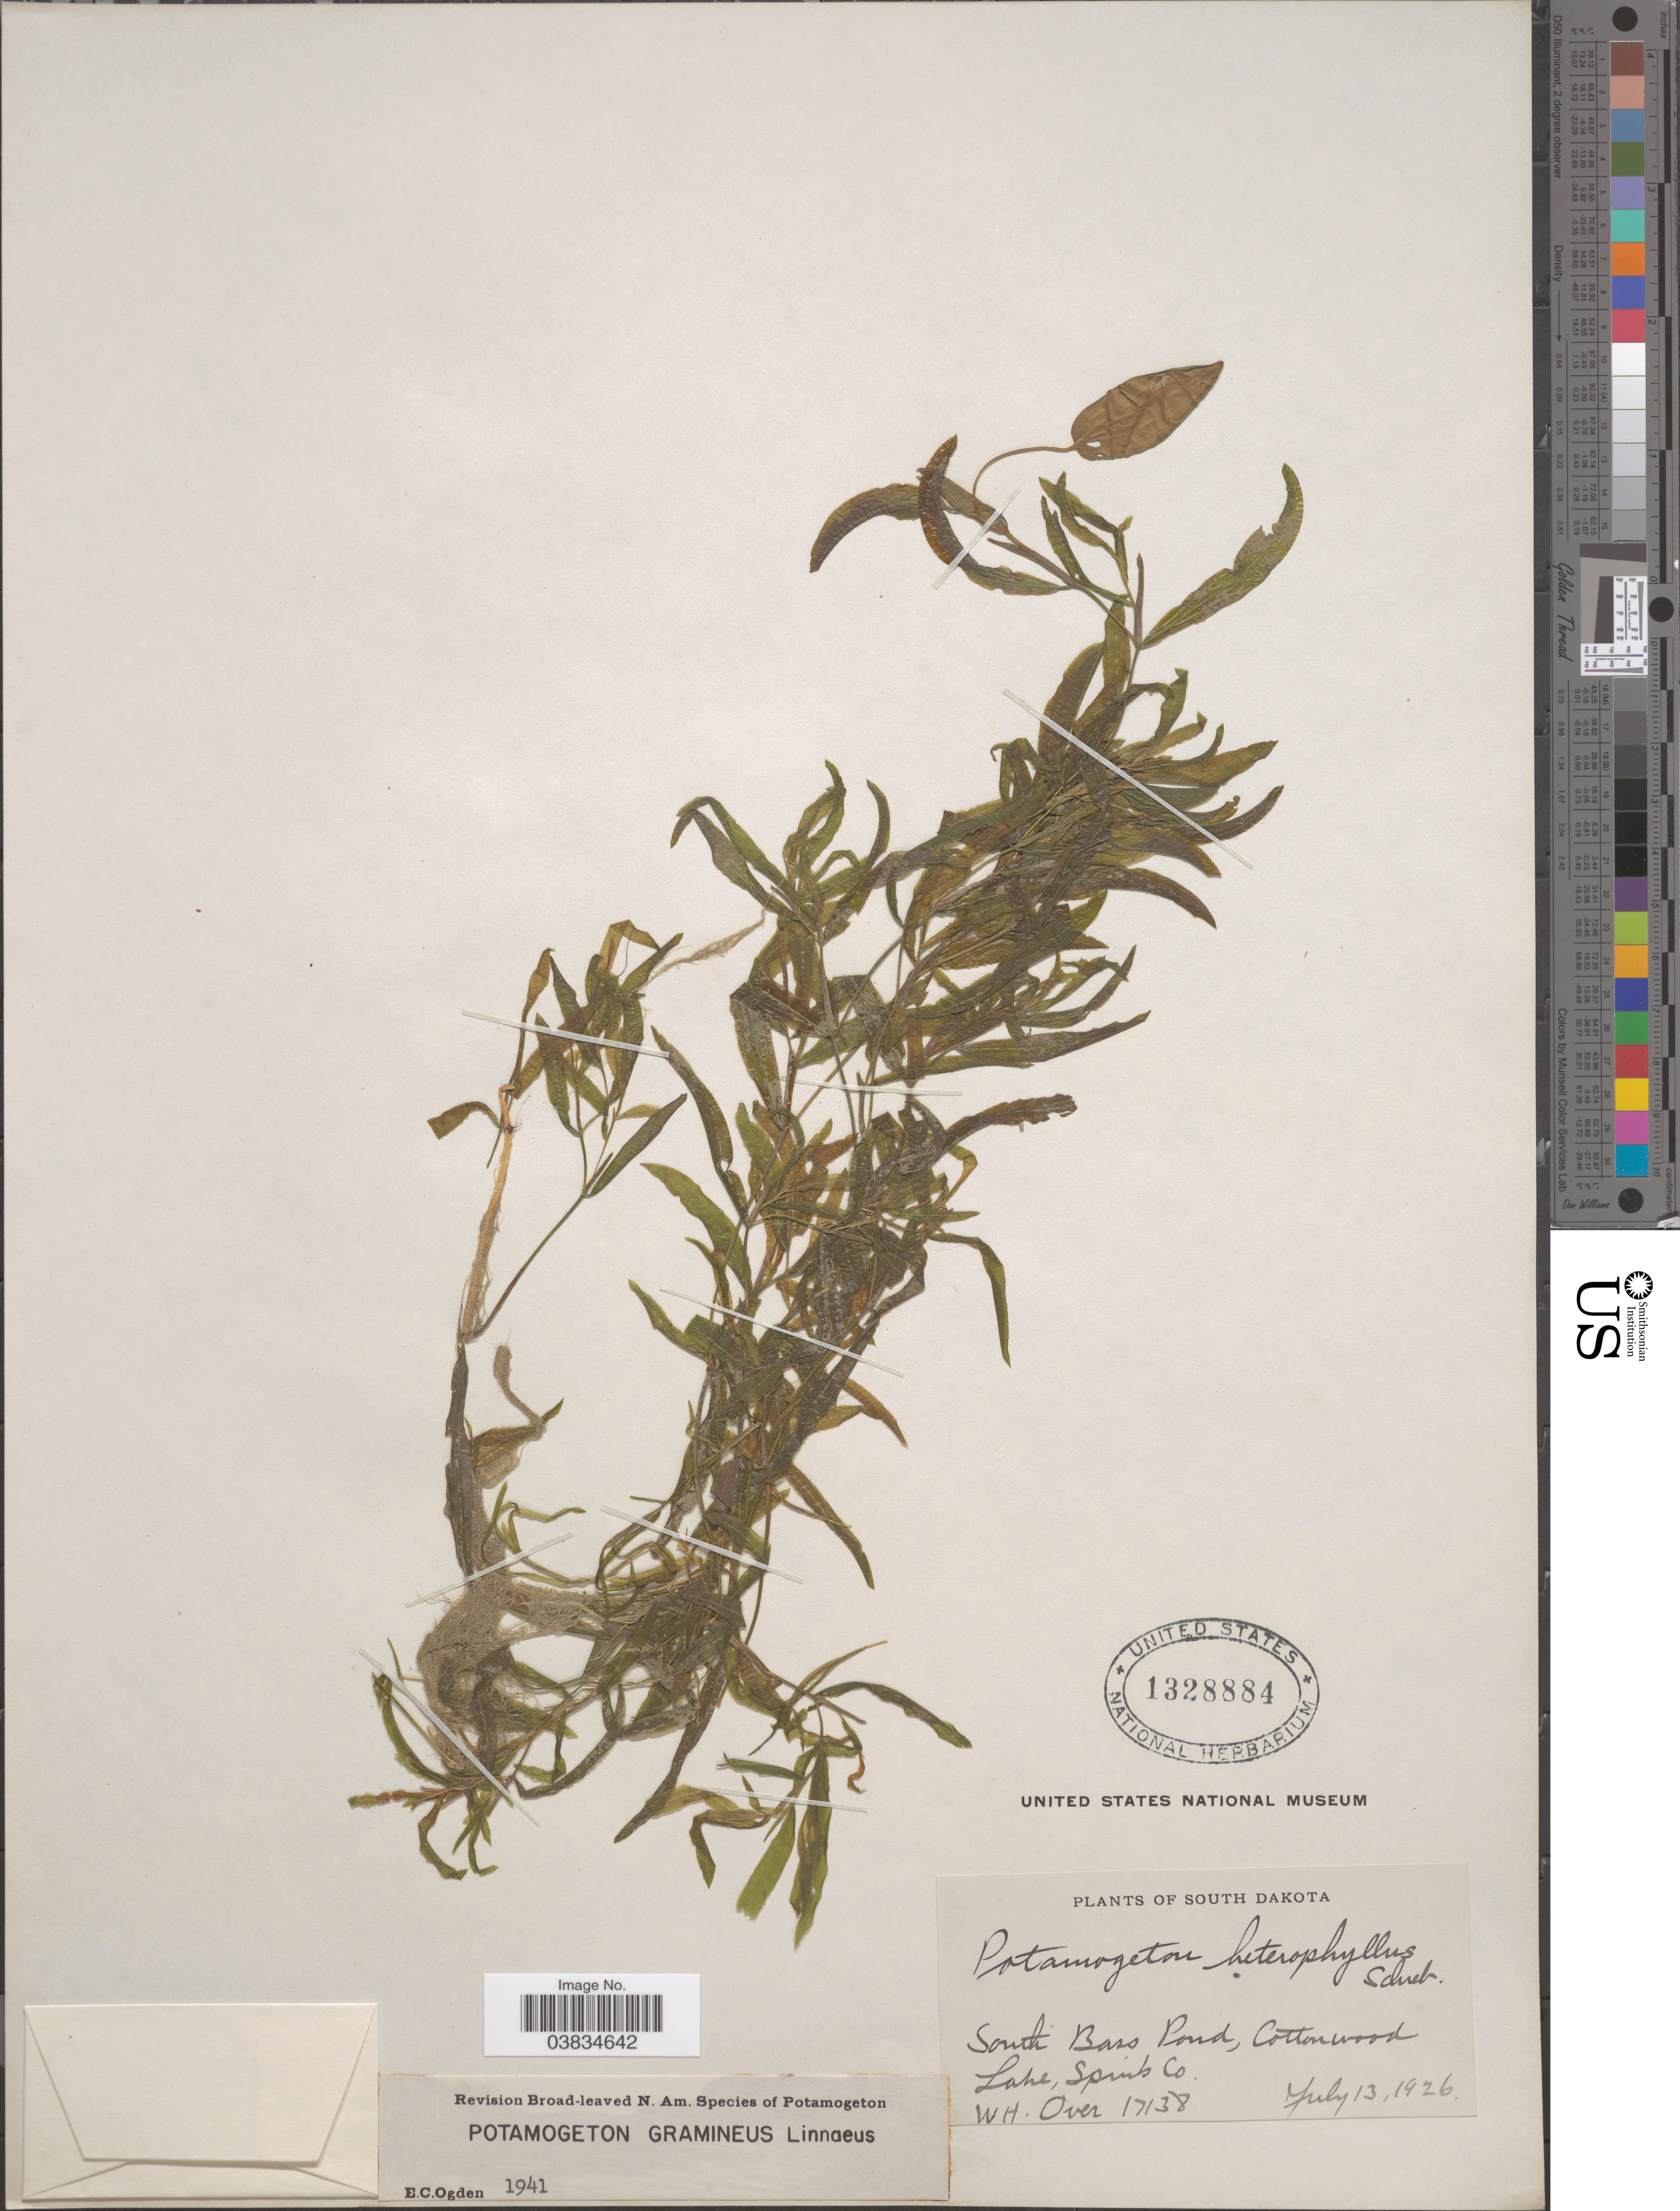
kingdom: Plantae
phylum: Tracheophyta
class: Liliopsida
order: Alismatales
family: Potamogetonaceae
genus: Potamogeton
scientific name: Potamogeton gramineus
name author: L.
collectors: W. Over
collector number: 17138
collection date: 1926-07-13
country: United States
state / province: South Dakota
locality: South Bass Pond, Cottonwood Lake, Spink Co.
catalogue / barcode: US 1328884